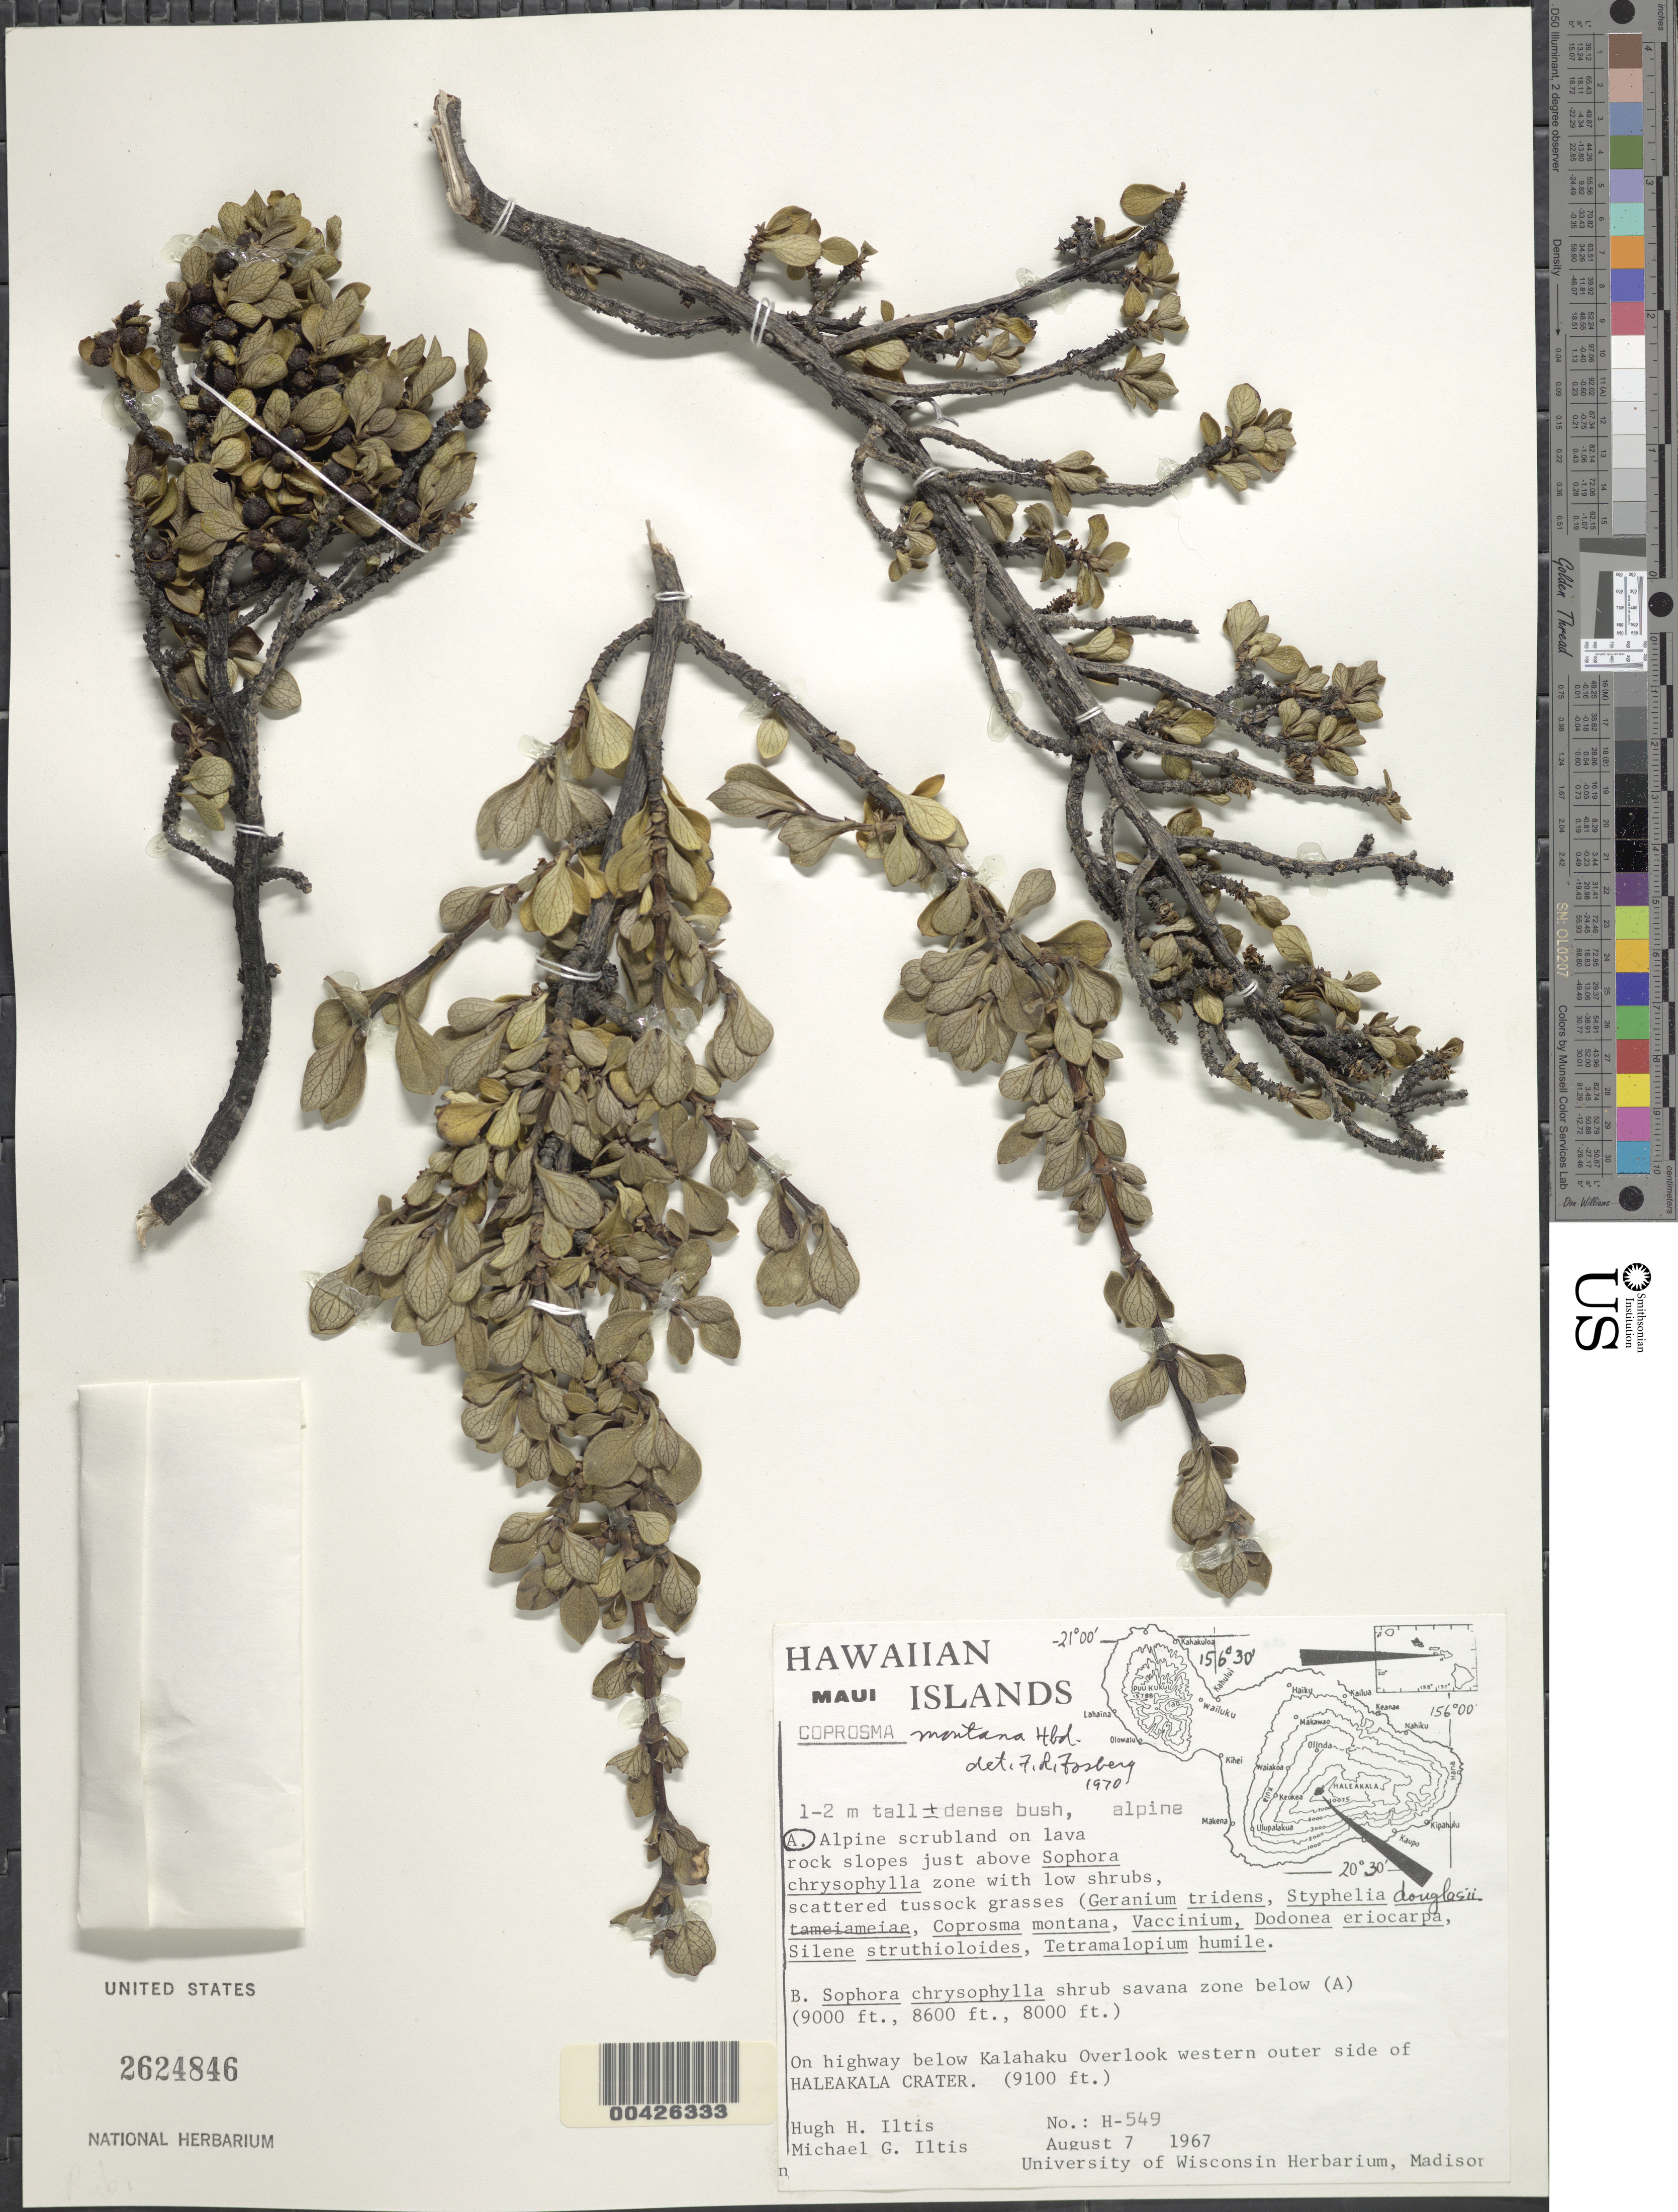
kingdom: Plantae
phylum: Tracheophyta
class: Magnoliopsida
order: Gentianales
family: Rubiaceae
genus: Coprosma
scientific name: Coprosma montana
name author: Hillebr.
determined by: Fosberg, F. R.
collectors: H. H. Iltis & M. G. Iltis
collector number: H-549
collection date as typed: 7 Aug 1967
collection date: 1967-08-07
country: United States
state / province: Hawaii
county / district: Maui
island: Maui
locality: on highway below Kalahaku Overlook western outer side of Haleakala Crater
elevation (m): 2774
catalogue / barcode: US 2624846